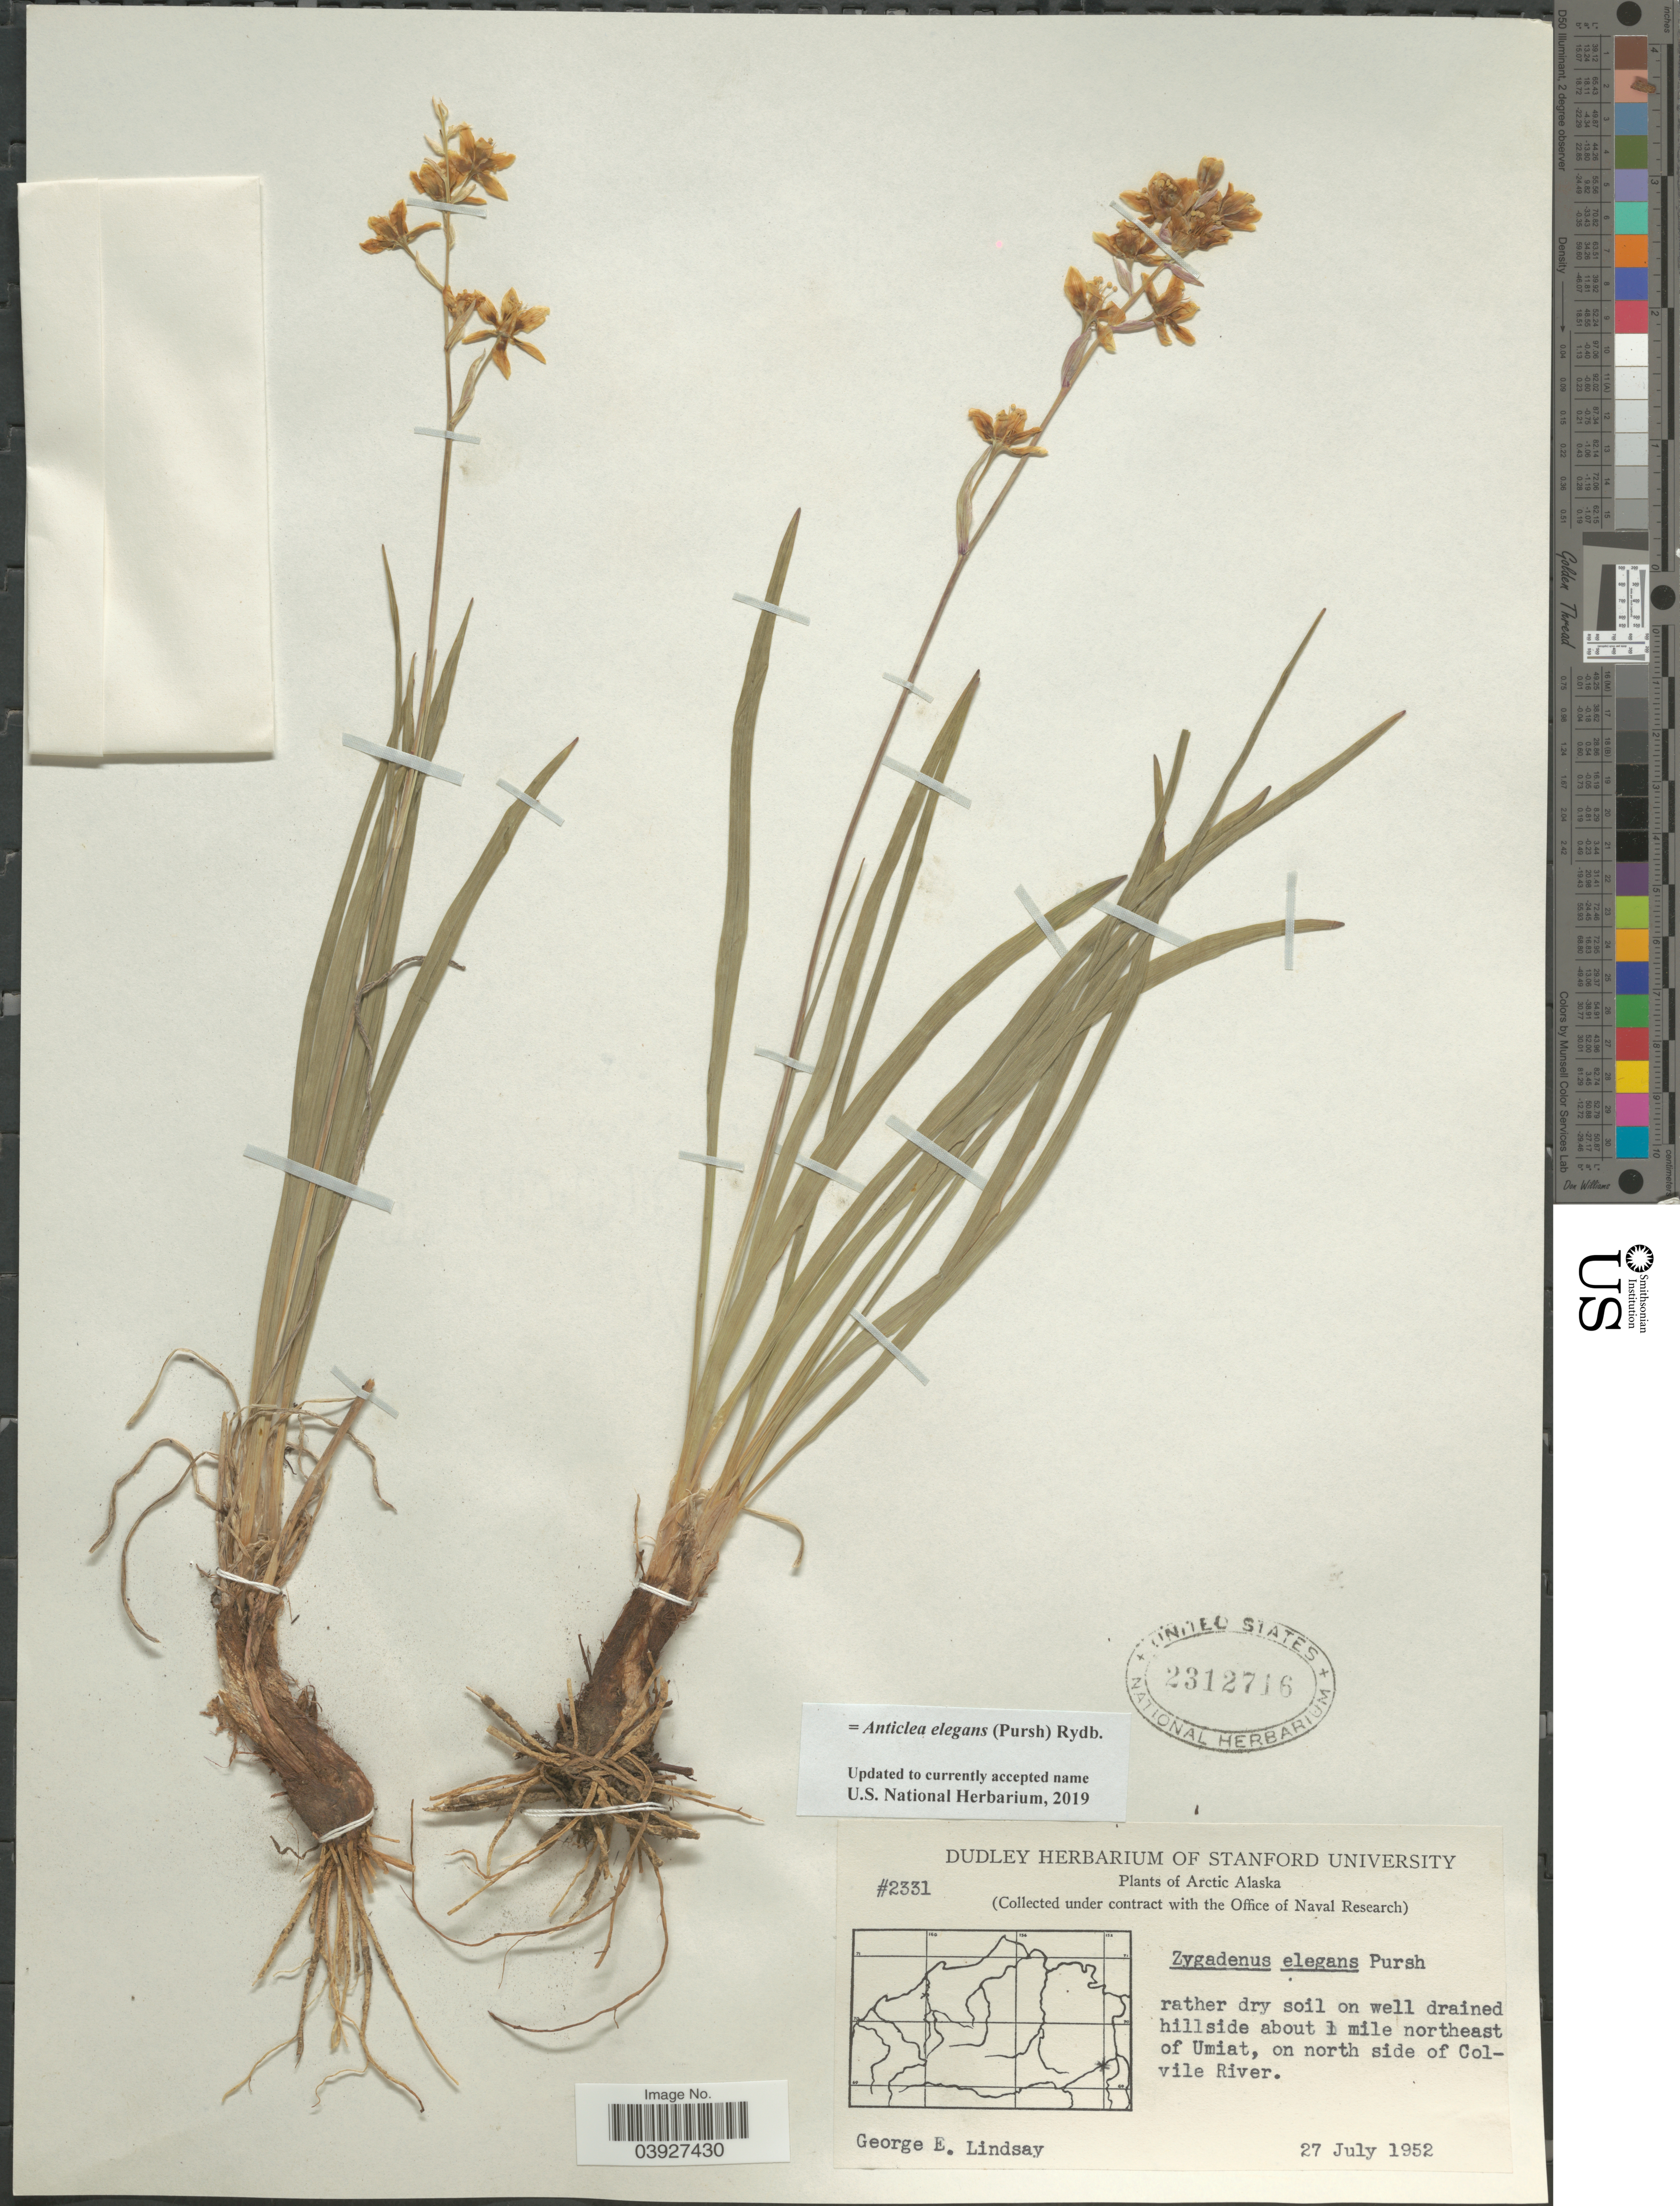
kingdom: Plantae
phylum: Tracheophyta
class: Liliopsida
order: Liliales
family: Melanthiaceae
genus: Anticlea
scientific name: Anticlea elegans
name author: (Pursh) Rydb.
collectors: G. Lindsay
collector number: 2331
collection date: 1952-07-27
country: United States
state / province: Alaska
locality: Arctic Alaska. Rather dry soil on well drained hillside about 1 mile northeast of Umiat, on north side of Colvile River.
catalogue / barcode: US 2312716